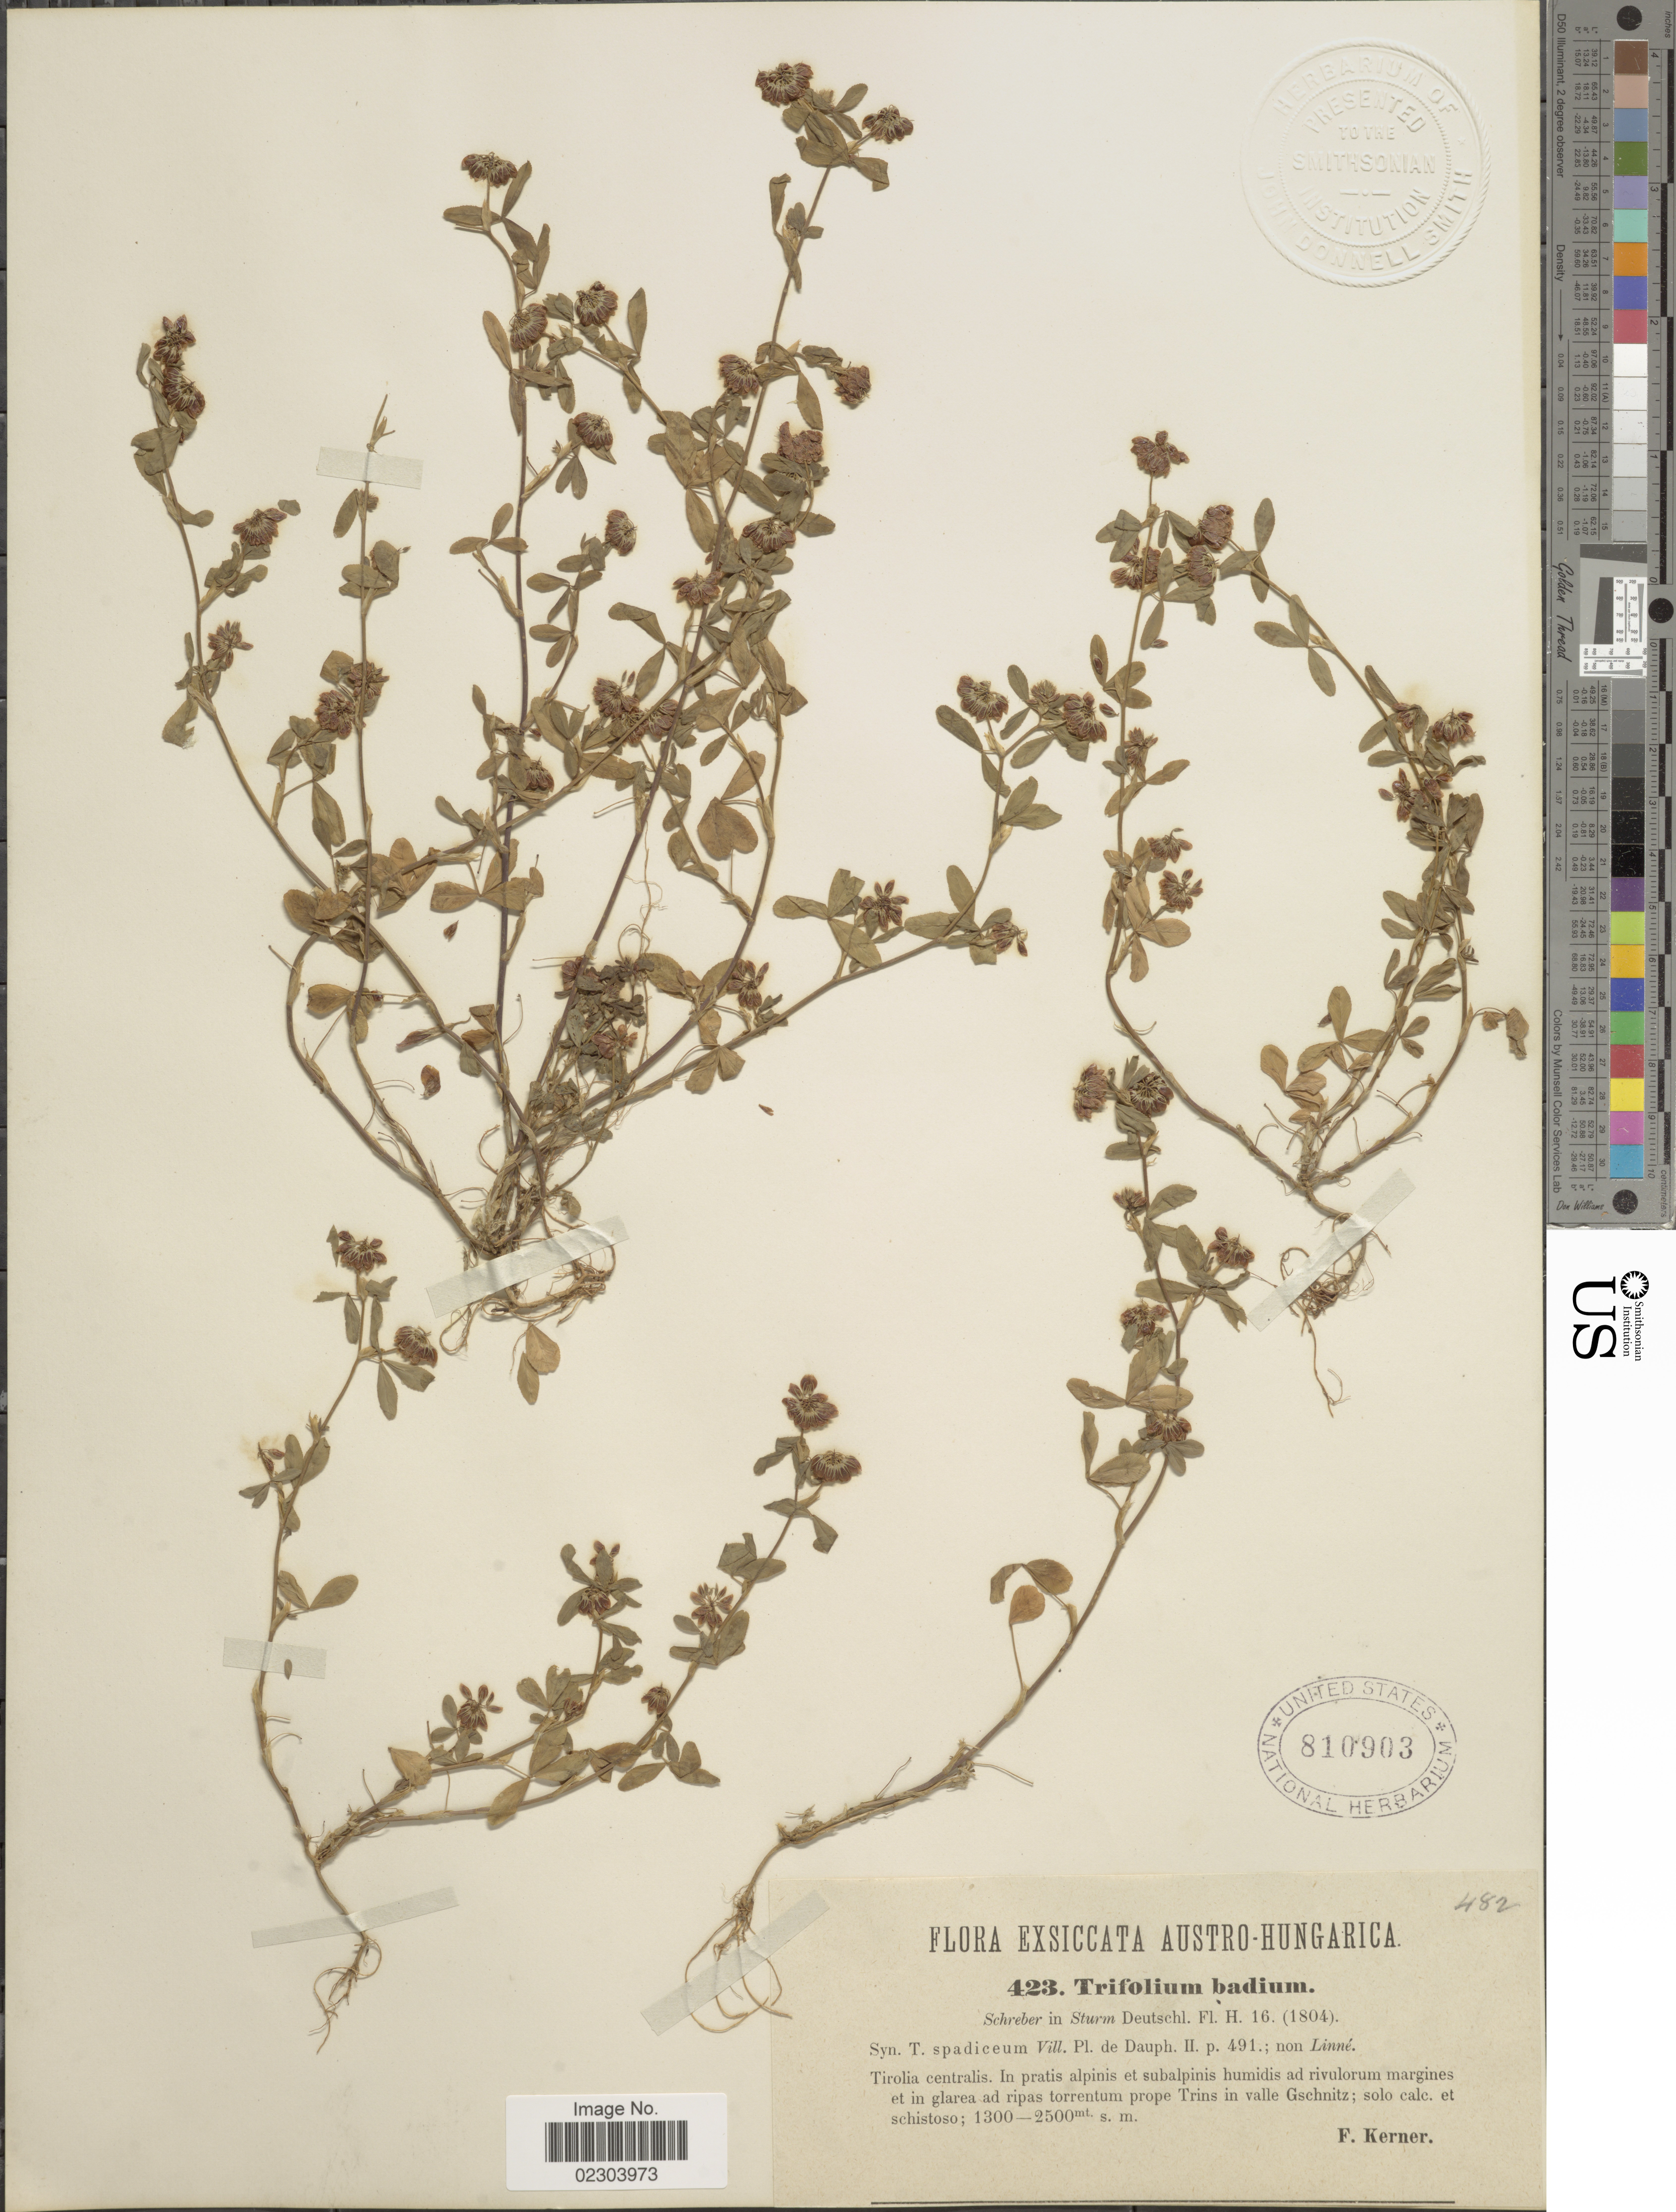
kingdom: Plantae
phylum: Tracheophyta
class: Magnoliopsida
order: Fabales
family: Fabaceae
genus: Trifolium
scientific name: Trifolium badium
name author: Schreb.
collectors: F. Kerner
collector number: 423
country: Austria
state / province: Tirol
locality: Austro-Hungarica, Tirolia centralis, in pratis alpinis et subalpinis humidis ad rivulorum margines et in glarea ad ripas torrentum prope Trins in valle Gschnitz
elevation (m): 1300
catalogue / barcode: US 810903